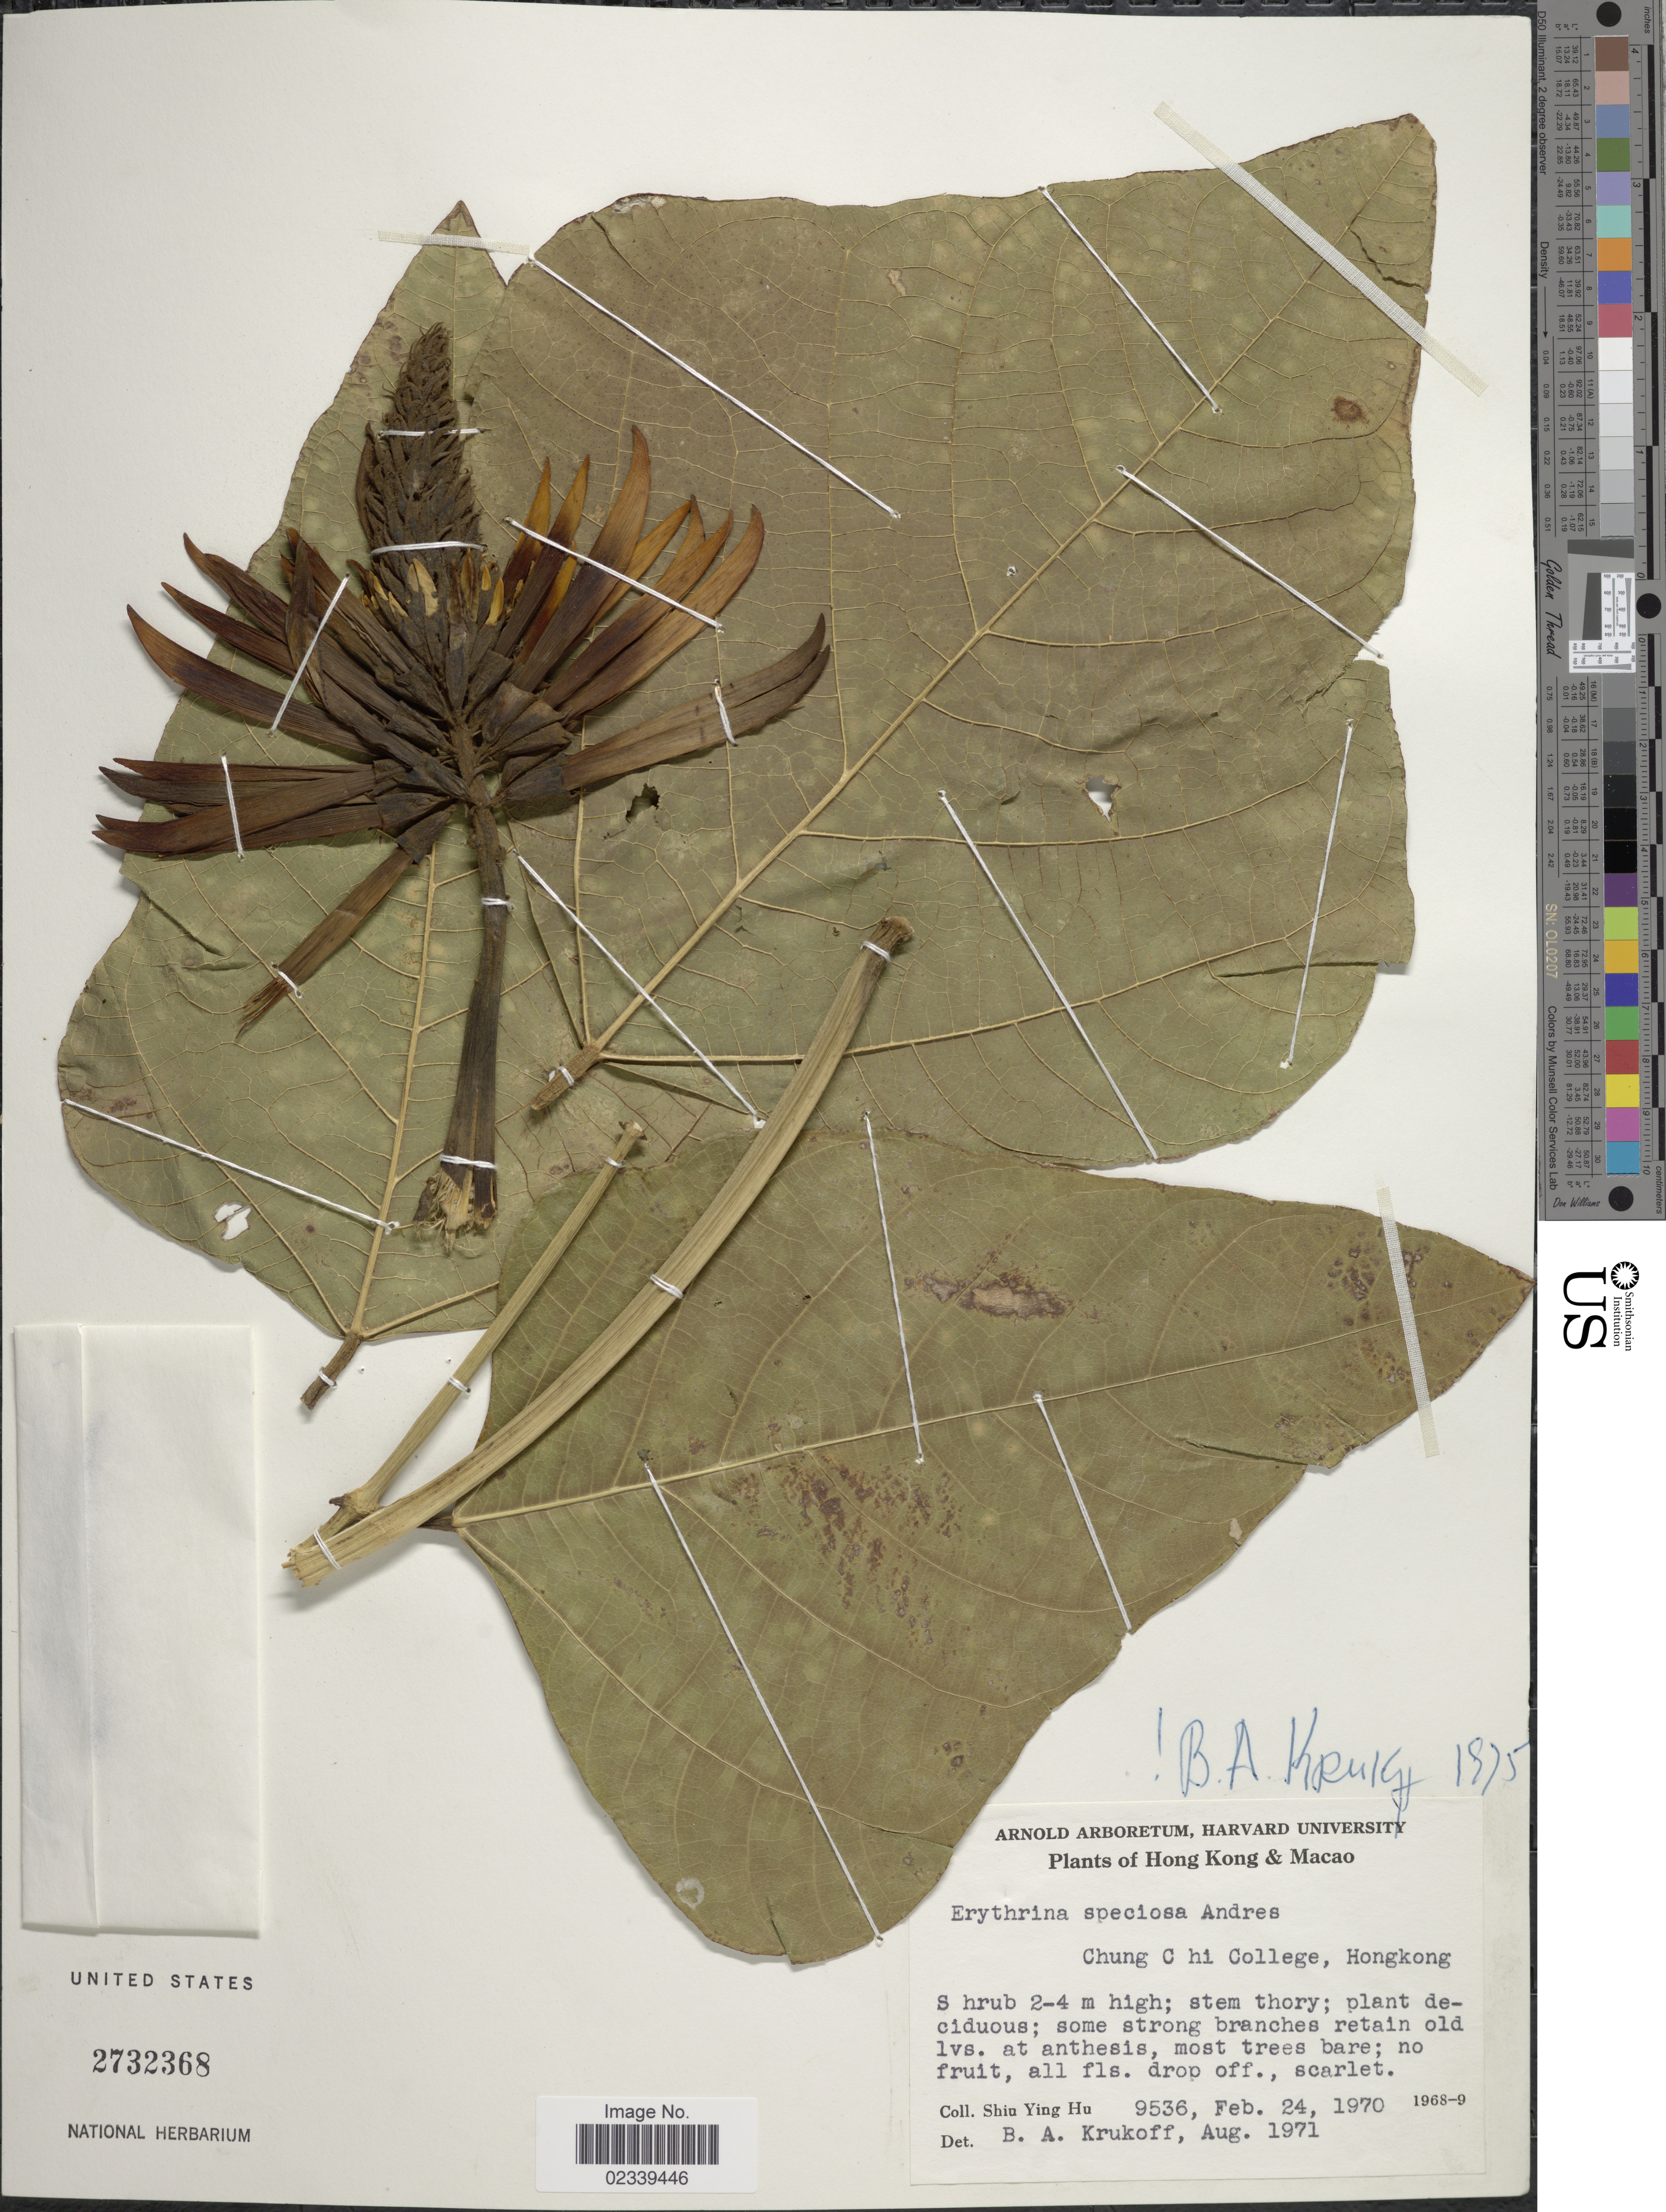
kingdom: Plantae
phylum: Tracheophyta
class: Magnoliopsida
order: Fabales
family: Fabaceae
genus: Erythrina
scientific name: Erythrina speciosa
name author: Andrews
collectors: S. Y. Hu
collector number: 9536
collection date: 1970-02-24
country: China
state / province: Hong Kong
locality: Chung C hi College.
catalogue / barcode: US 2732368